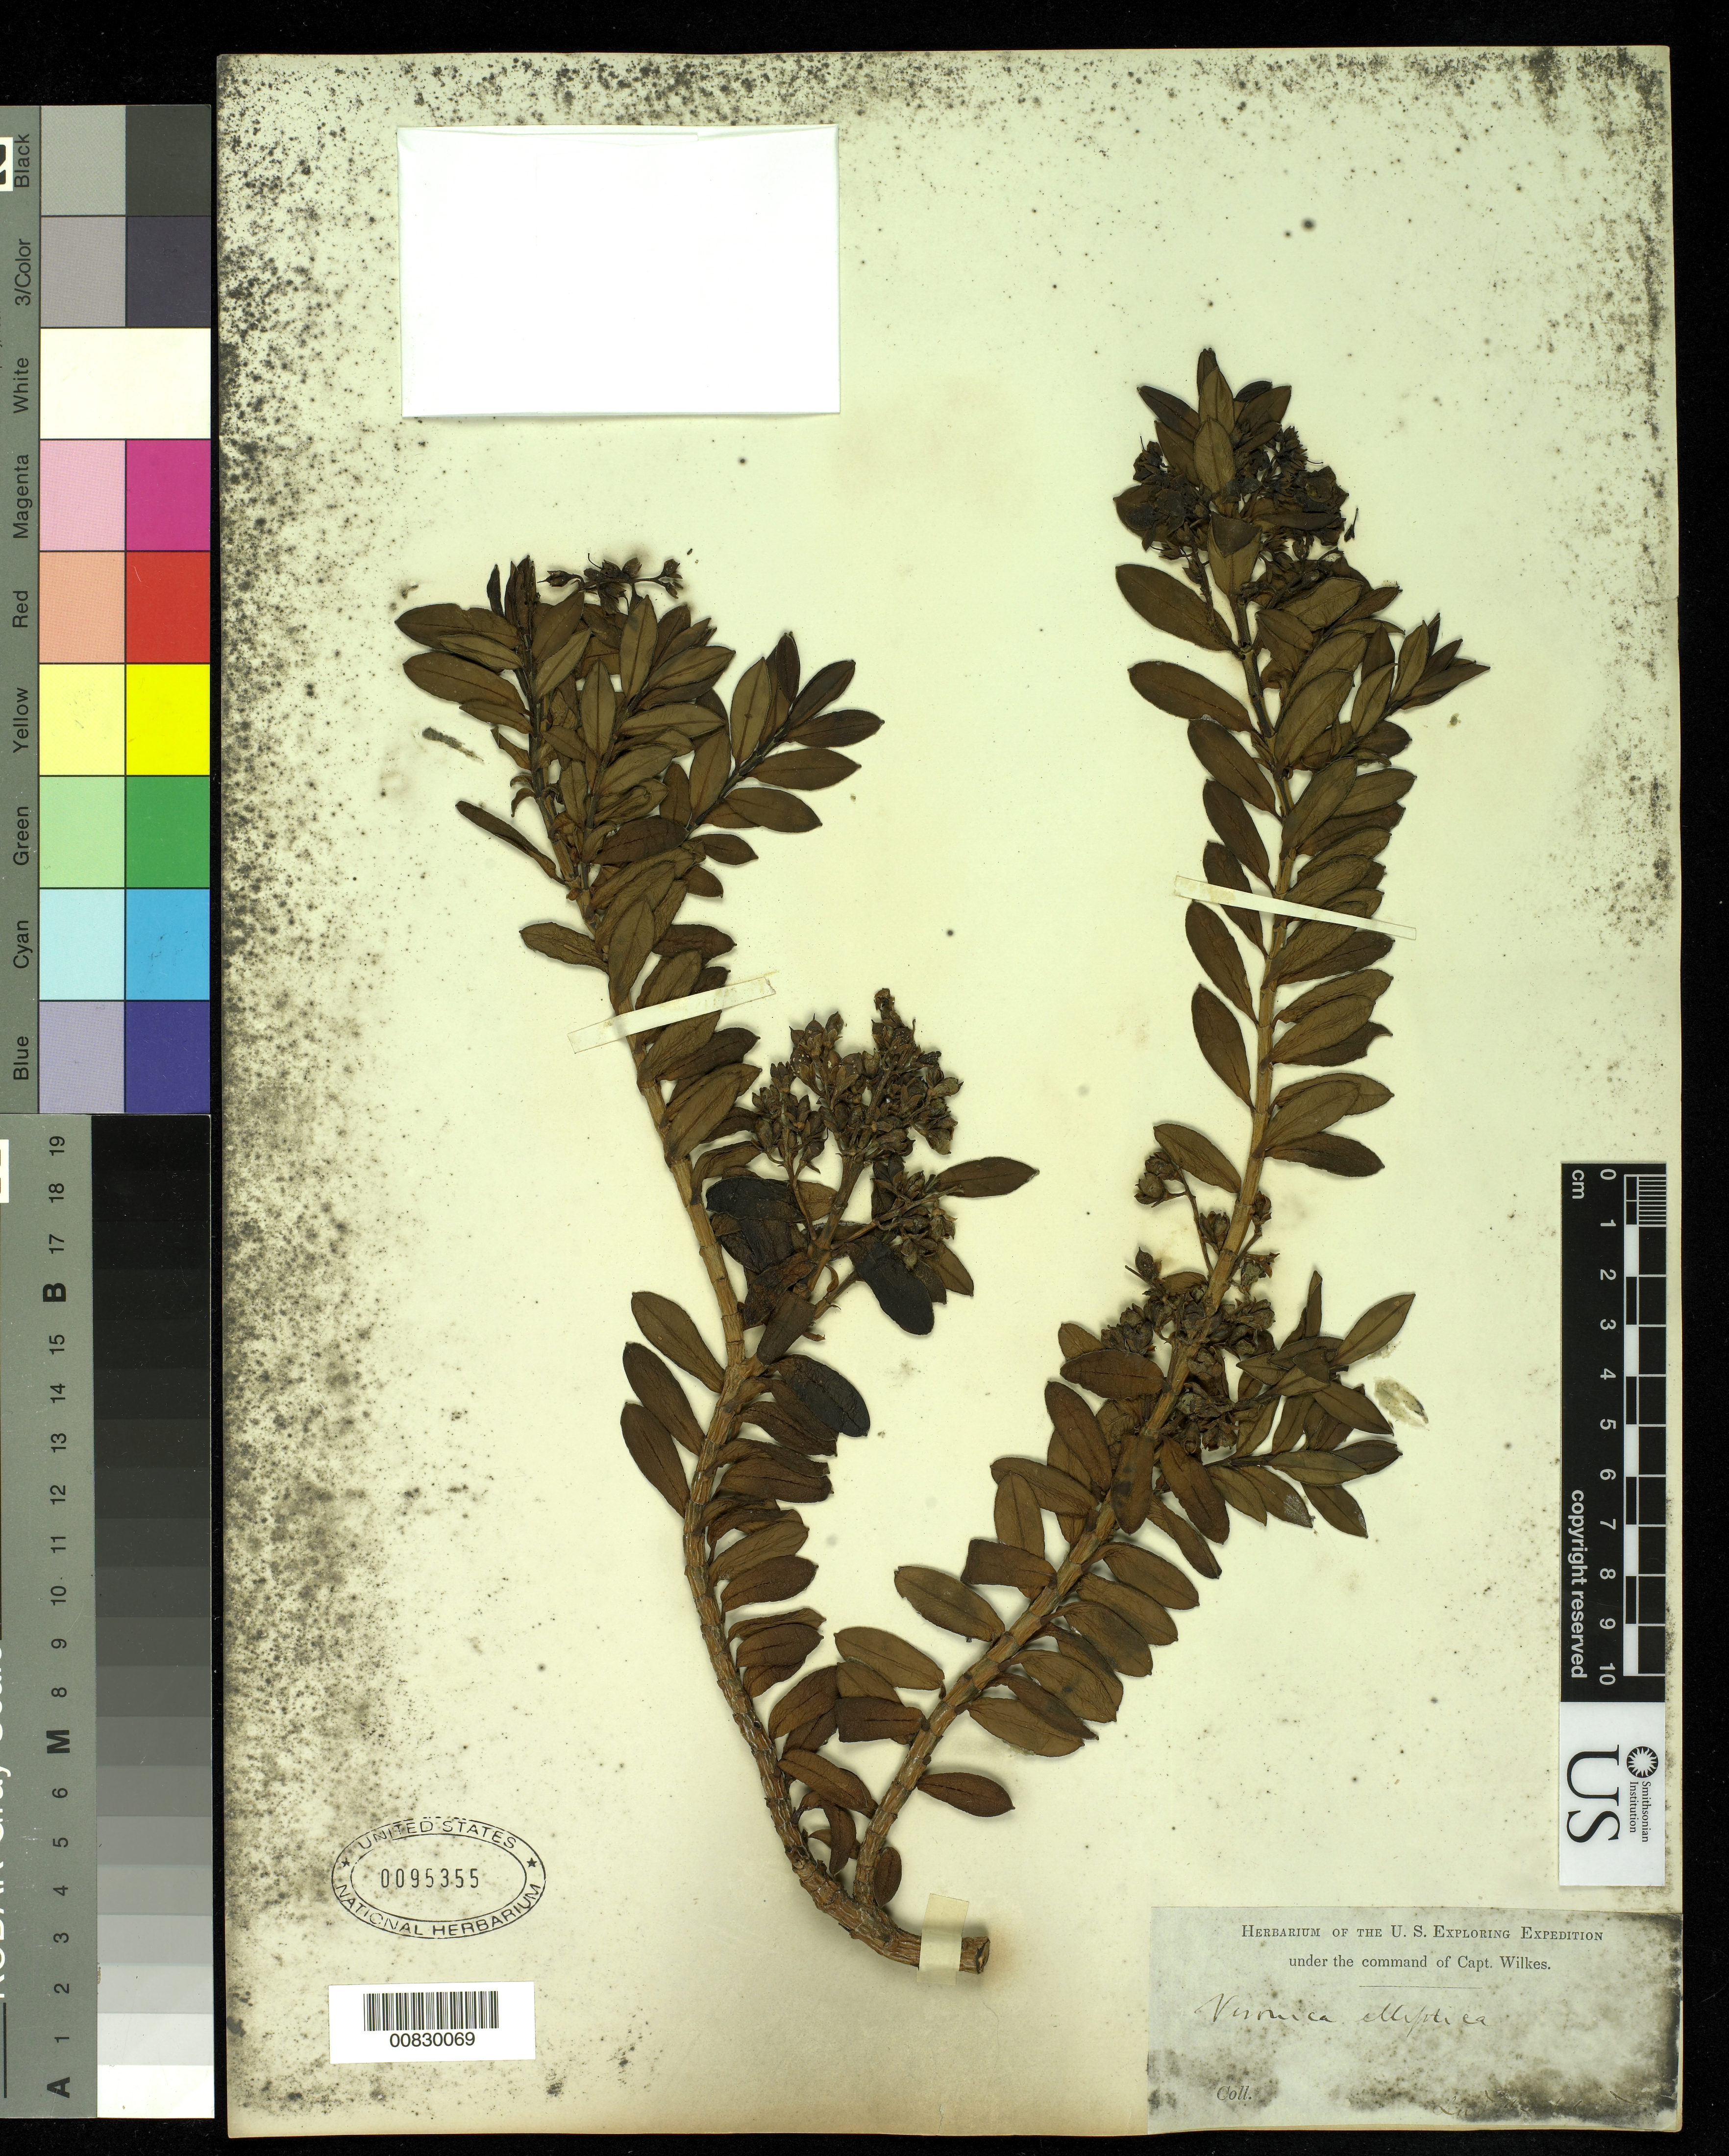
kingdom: Plantae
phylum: Tracheophyta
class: Magnoliopsida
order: Lamiales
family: Plantaginaceae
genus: Hebe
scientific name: Hebe elliptica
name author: (G. Forst.) Pennell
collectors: Wilkes Explor. Exped.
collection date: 1838/1842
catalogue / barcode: US 830069